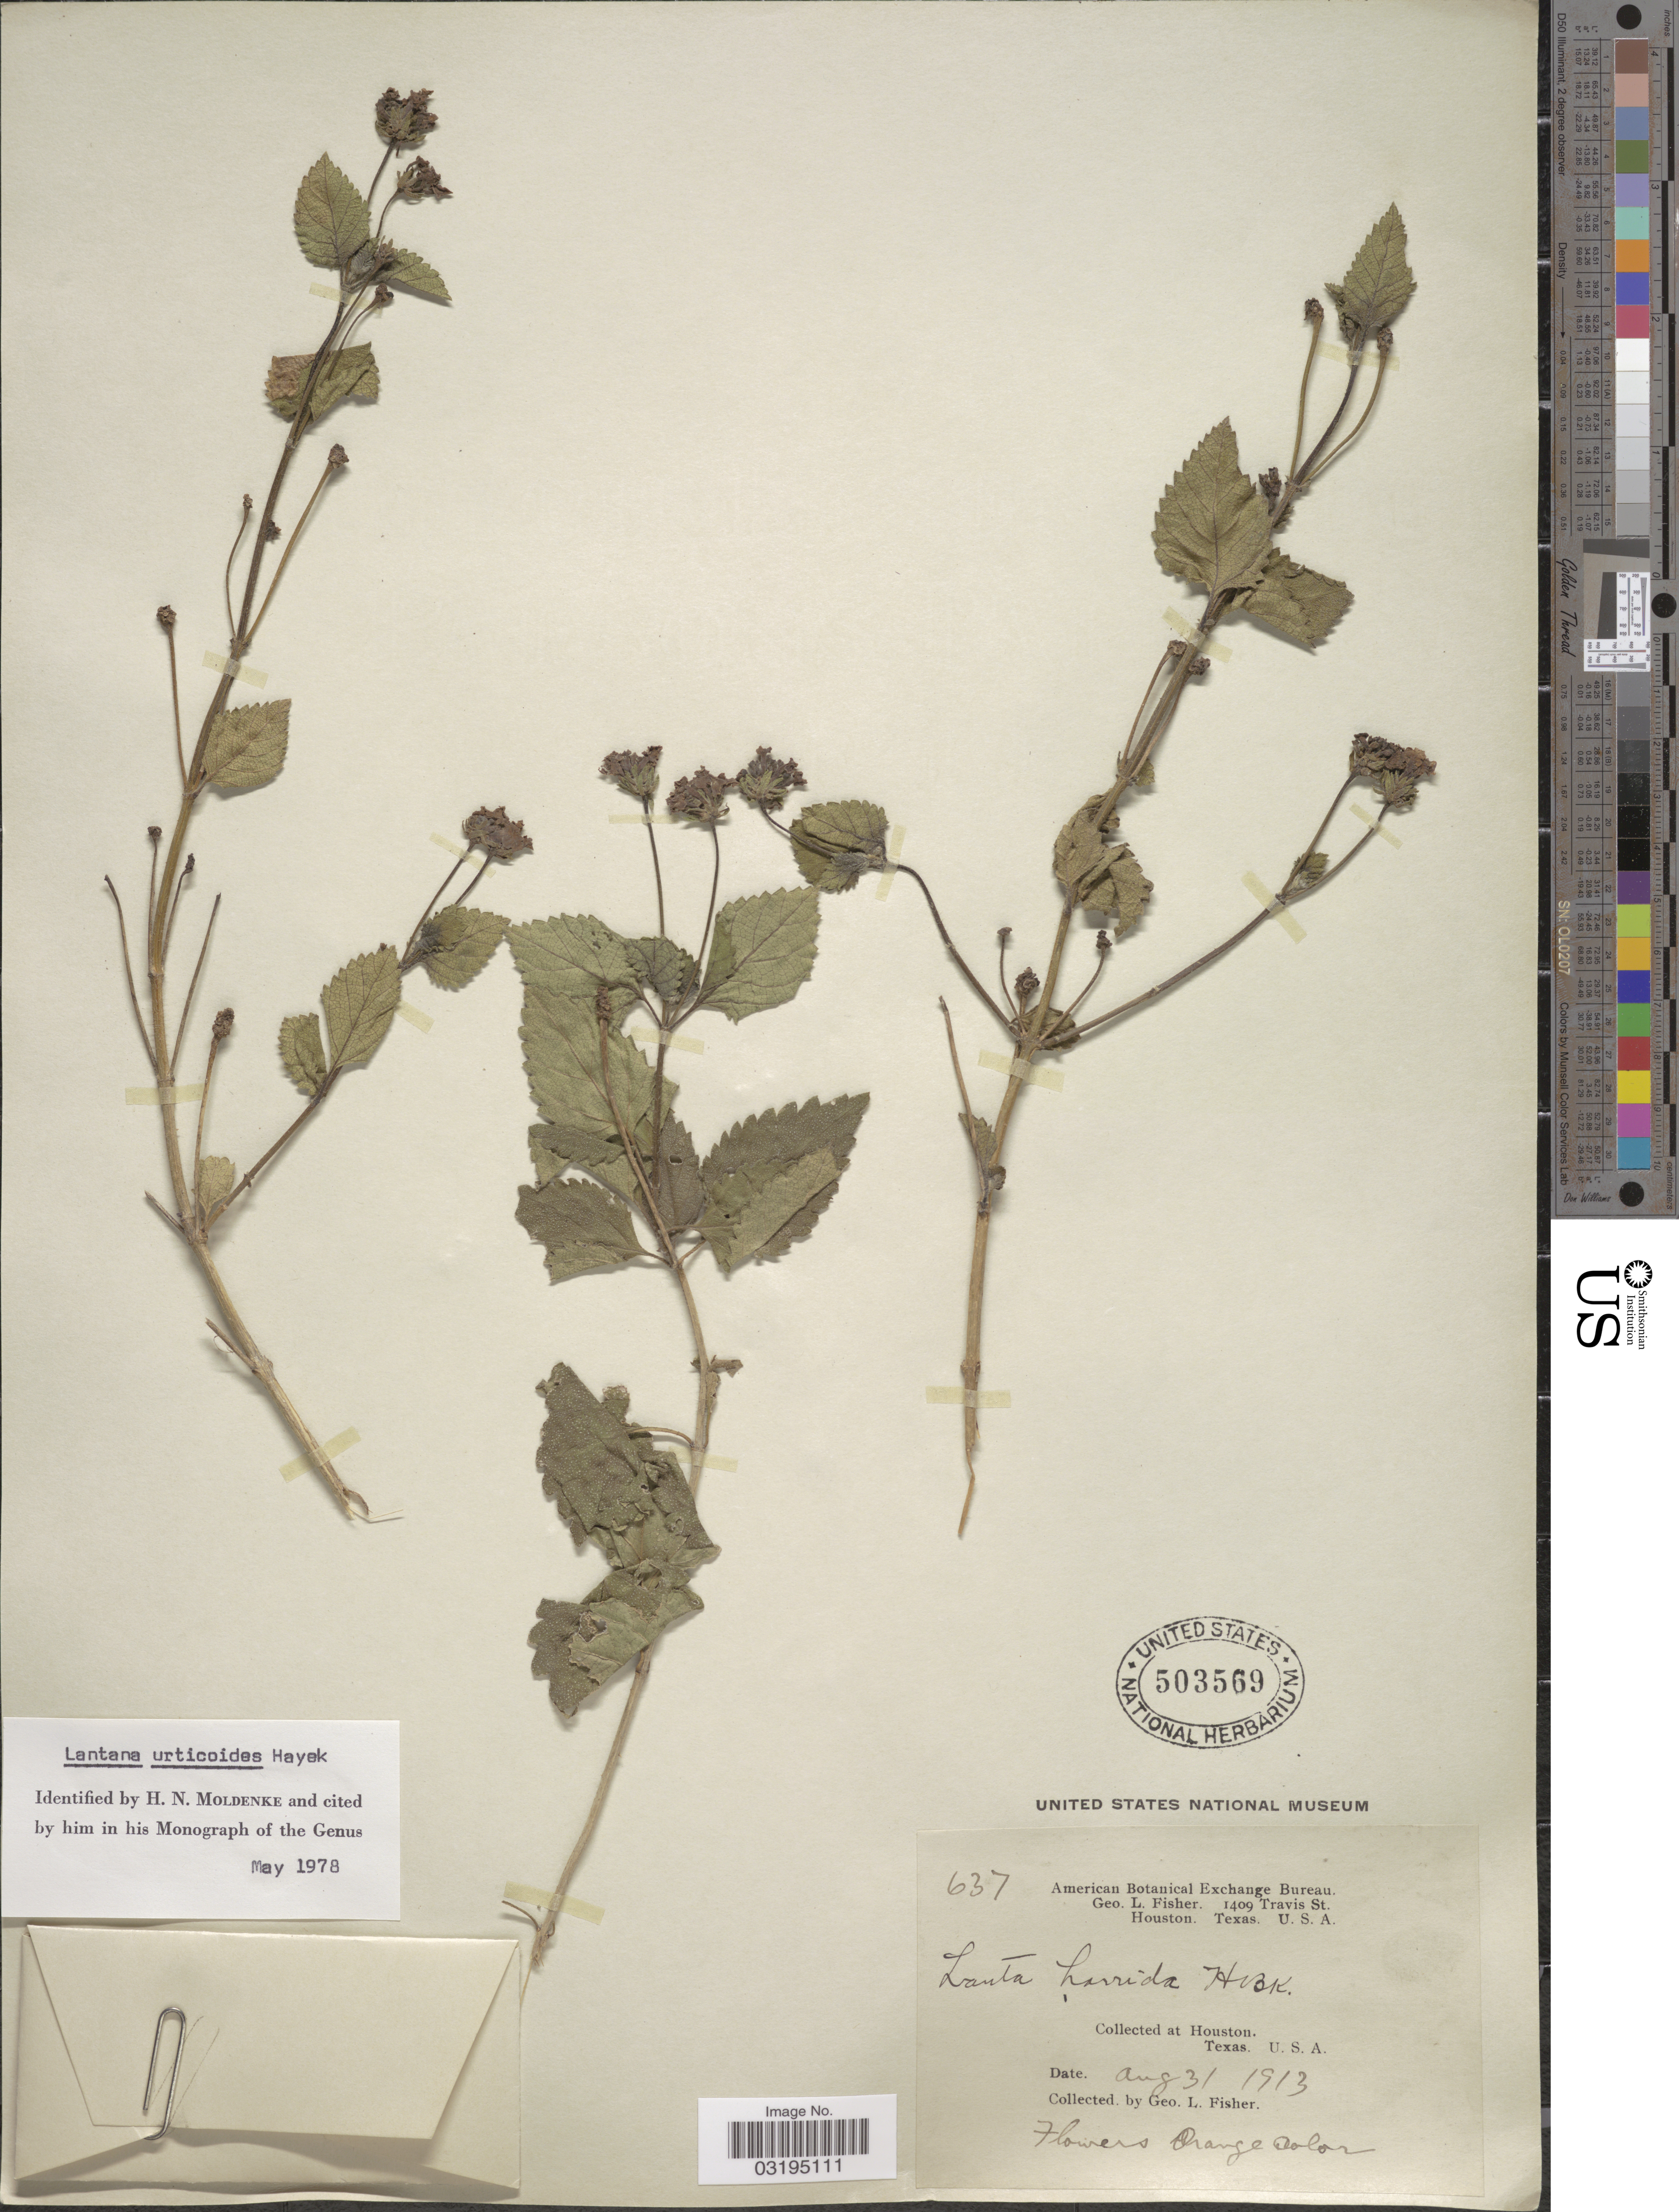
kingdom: Plantae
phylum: Tracheophyta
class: Magnoliopsida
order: Lamiales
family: Verbenaceae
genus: Lantana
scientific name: Lantana urticoides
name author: Hayek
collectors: G. L. Fisher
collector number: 637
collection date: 1913-08-31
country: United States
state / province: Texas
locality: Houston.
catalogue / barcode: US 503569